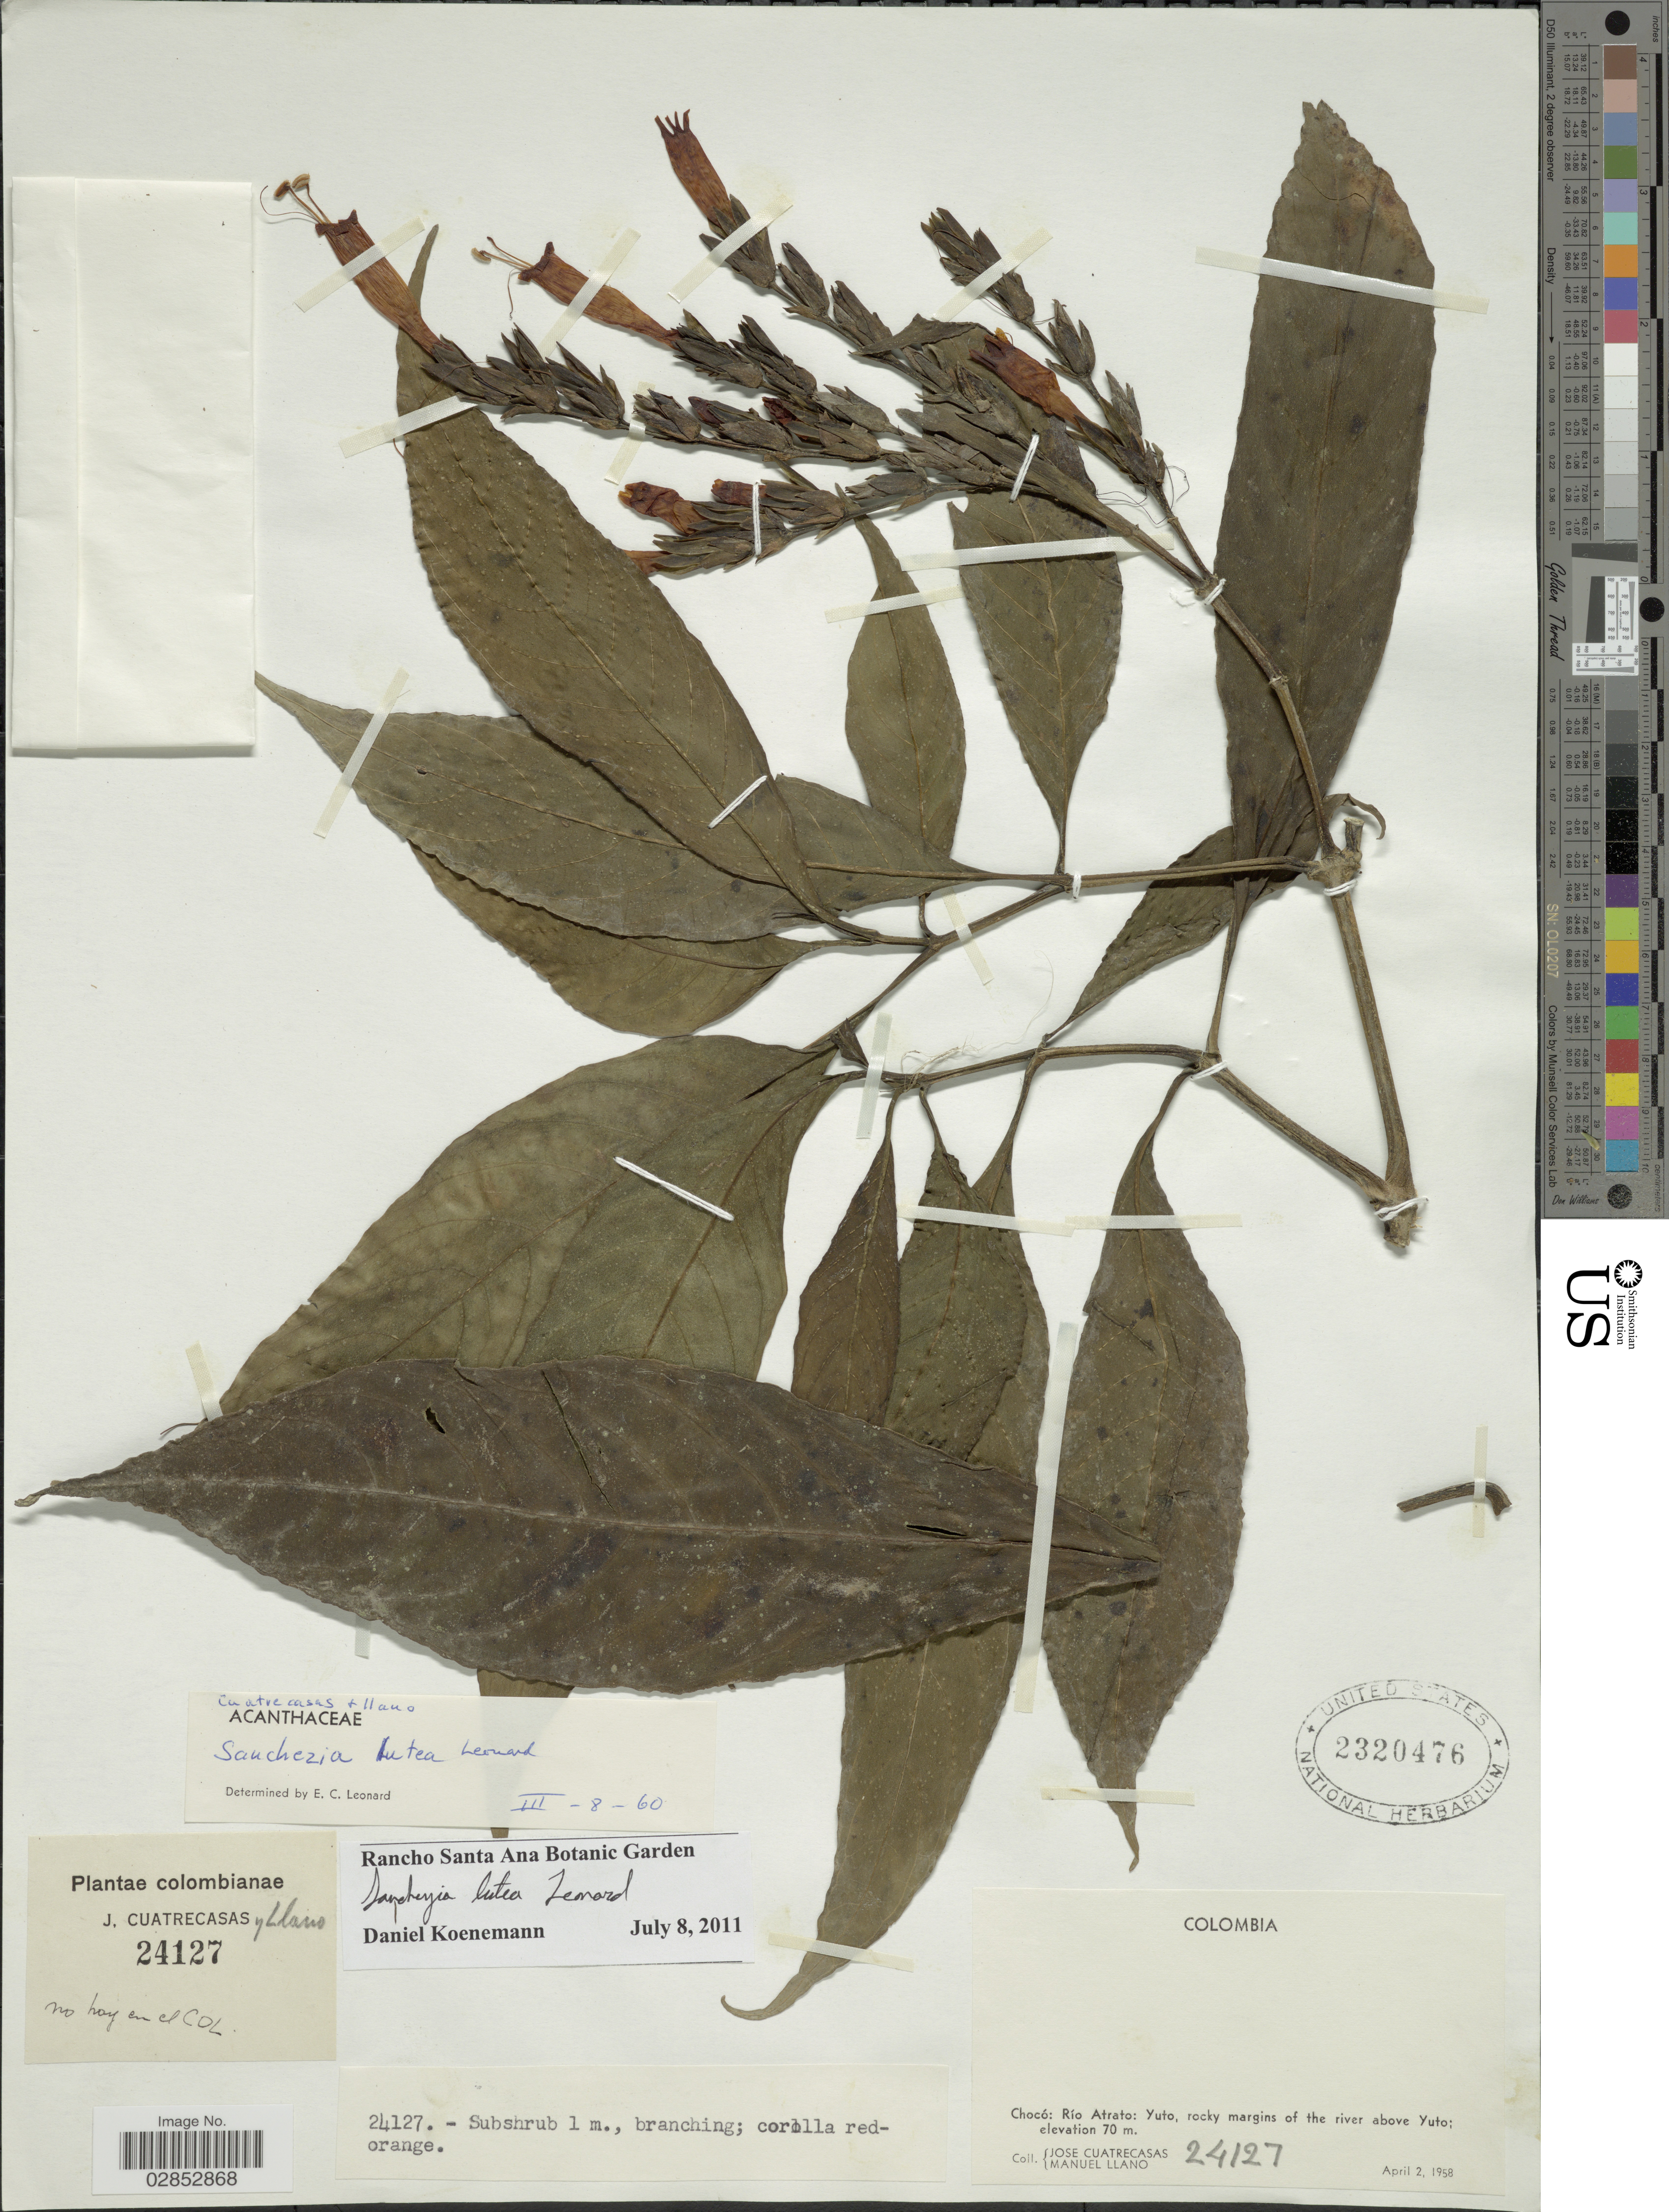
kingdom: Plantae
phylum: Tracheophyta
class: Magnoliopsida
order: Lamiales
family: Acanthaceae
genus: Sanchezia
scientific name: Sanchezia parviflora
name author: Leonard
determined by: Azevedo, Igor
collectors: J. Cuatrecasas & M. Llano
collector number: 24127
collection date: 1958-04-02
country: Colombia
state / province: Chocó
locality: Río Atrato: Yuto, rocky margins of the river above Yuto.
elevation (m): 70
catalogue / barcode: US 2320476